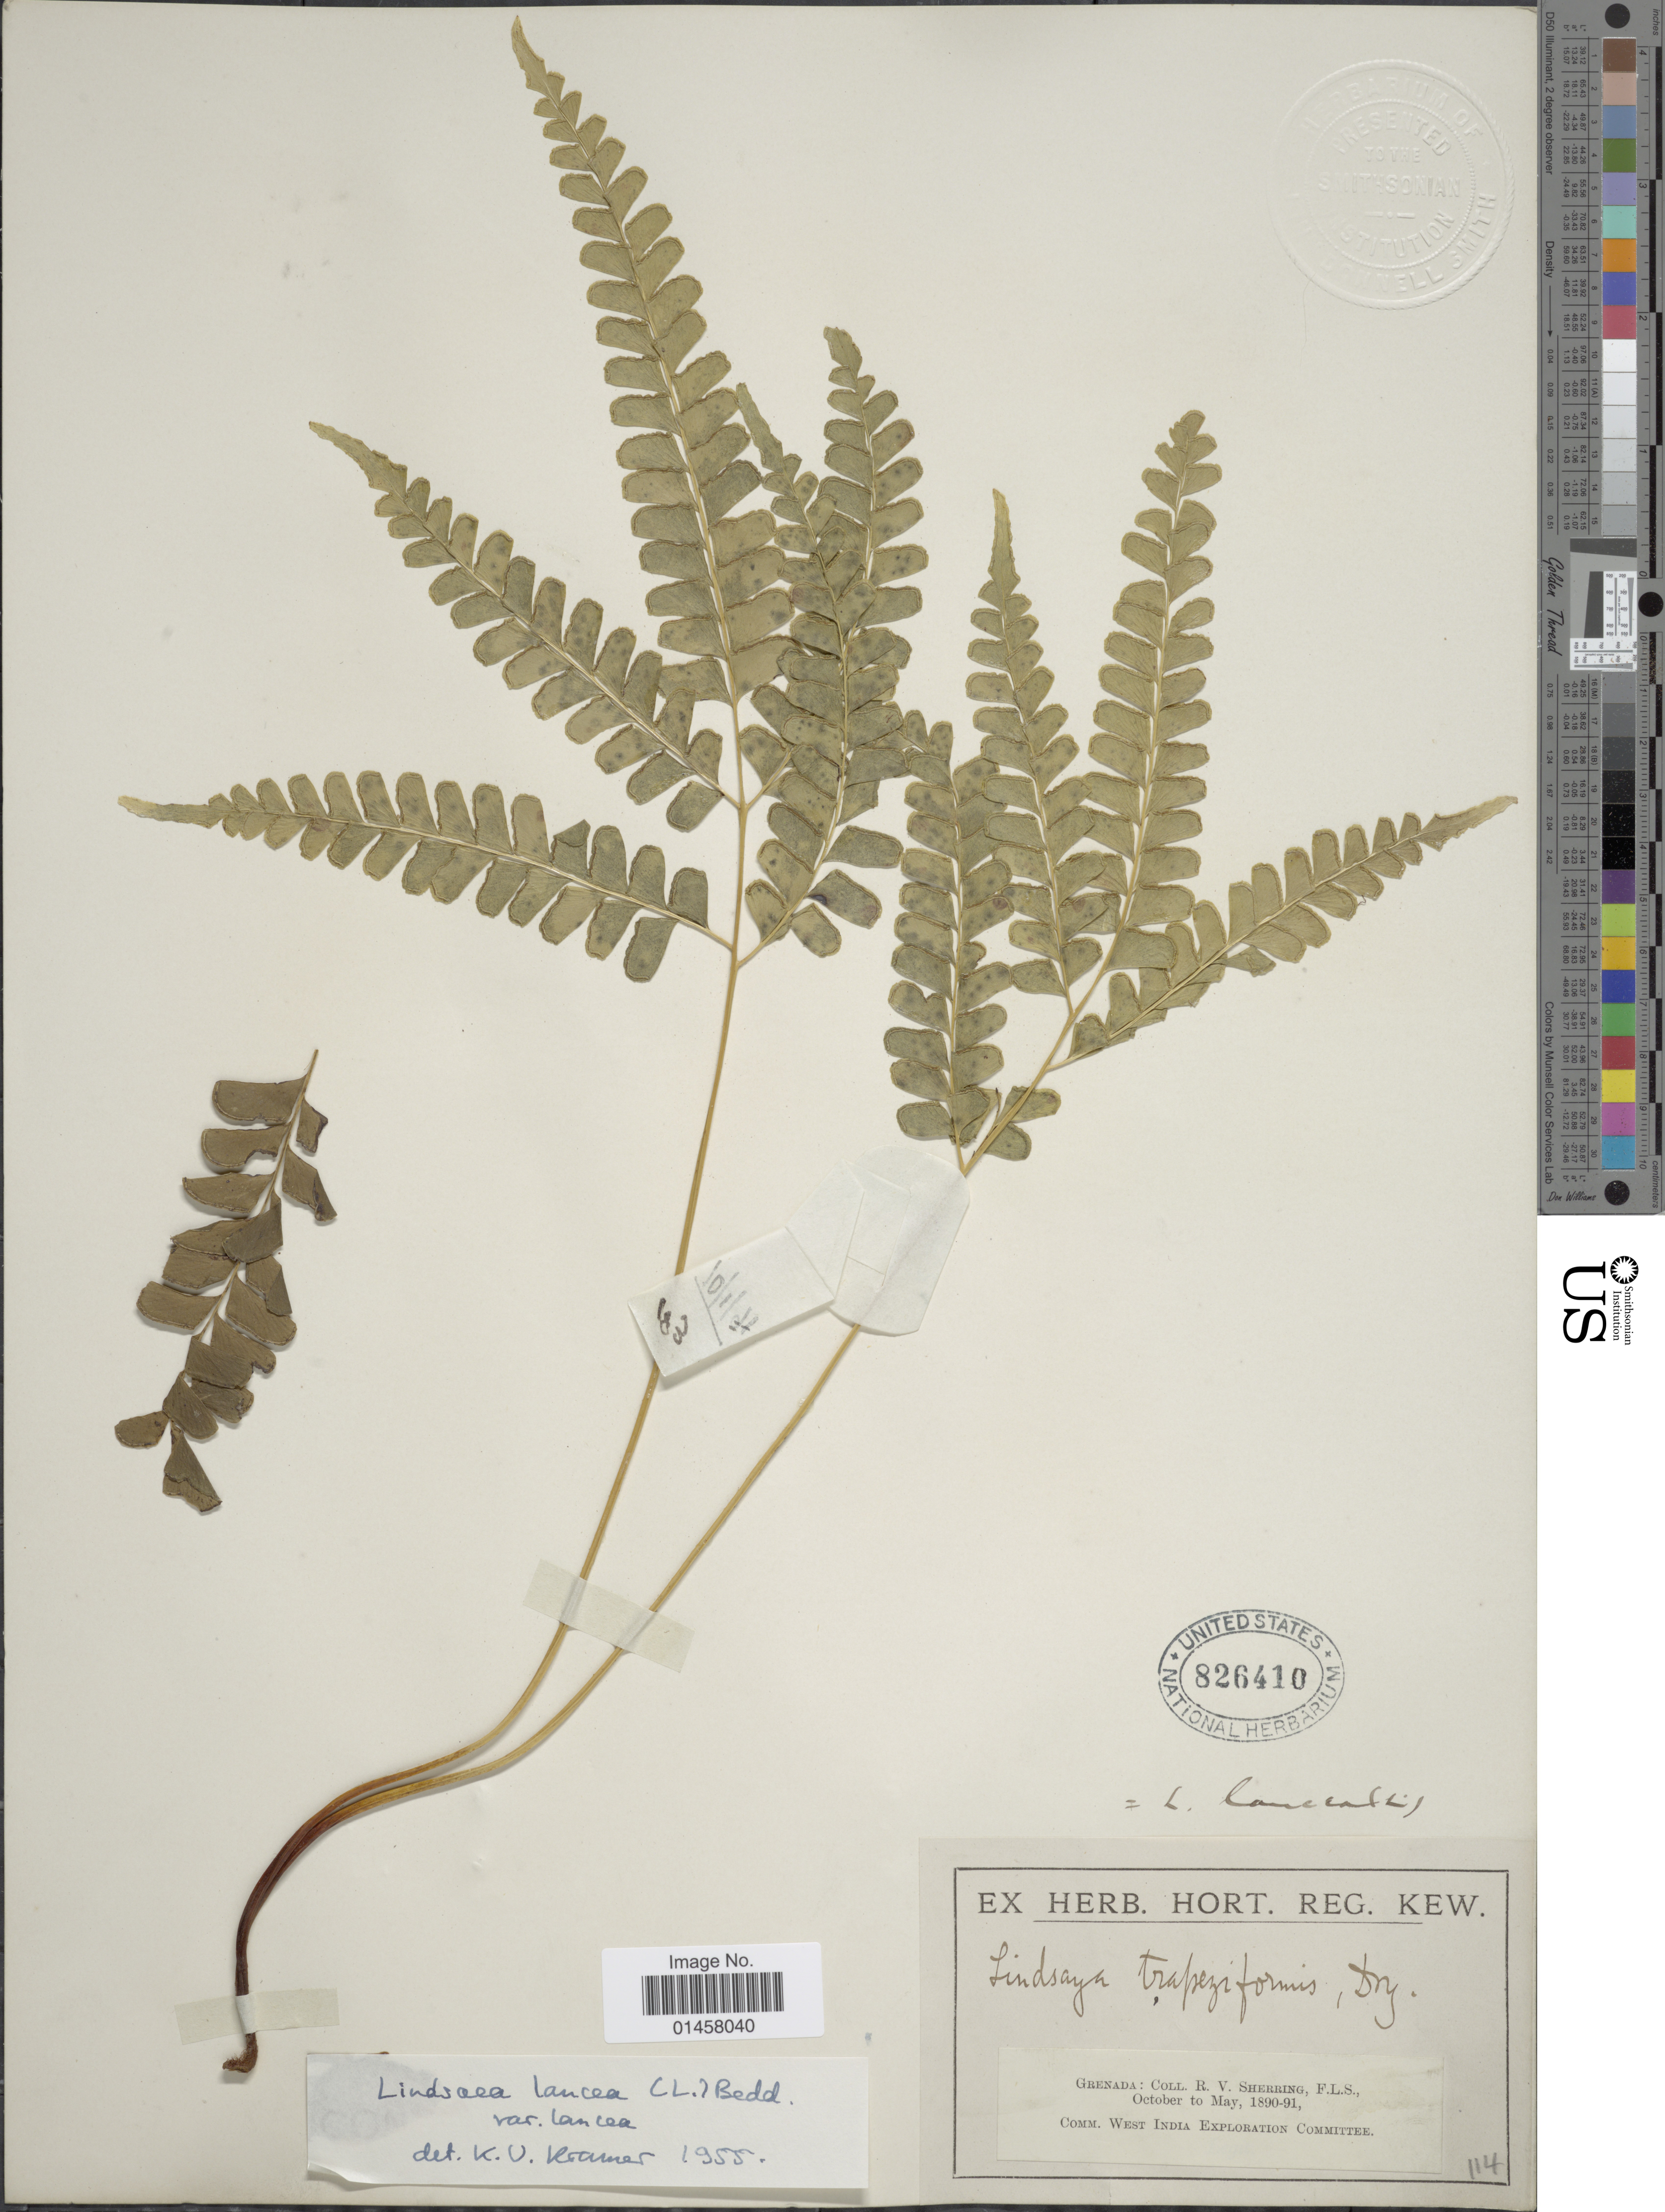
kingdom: Plantae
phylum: Tracheophyta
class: Polypodiopsida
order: Polypodiales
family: Lindsaeaceae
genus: Lindsaea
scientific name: Lindsaea lancea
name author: (L.) Bedd.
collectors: R. Sherring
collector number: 114?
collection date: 1890-10/1891-05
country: Grenada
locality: Grenada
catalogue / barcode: US 826410